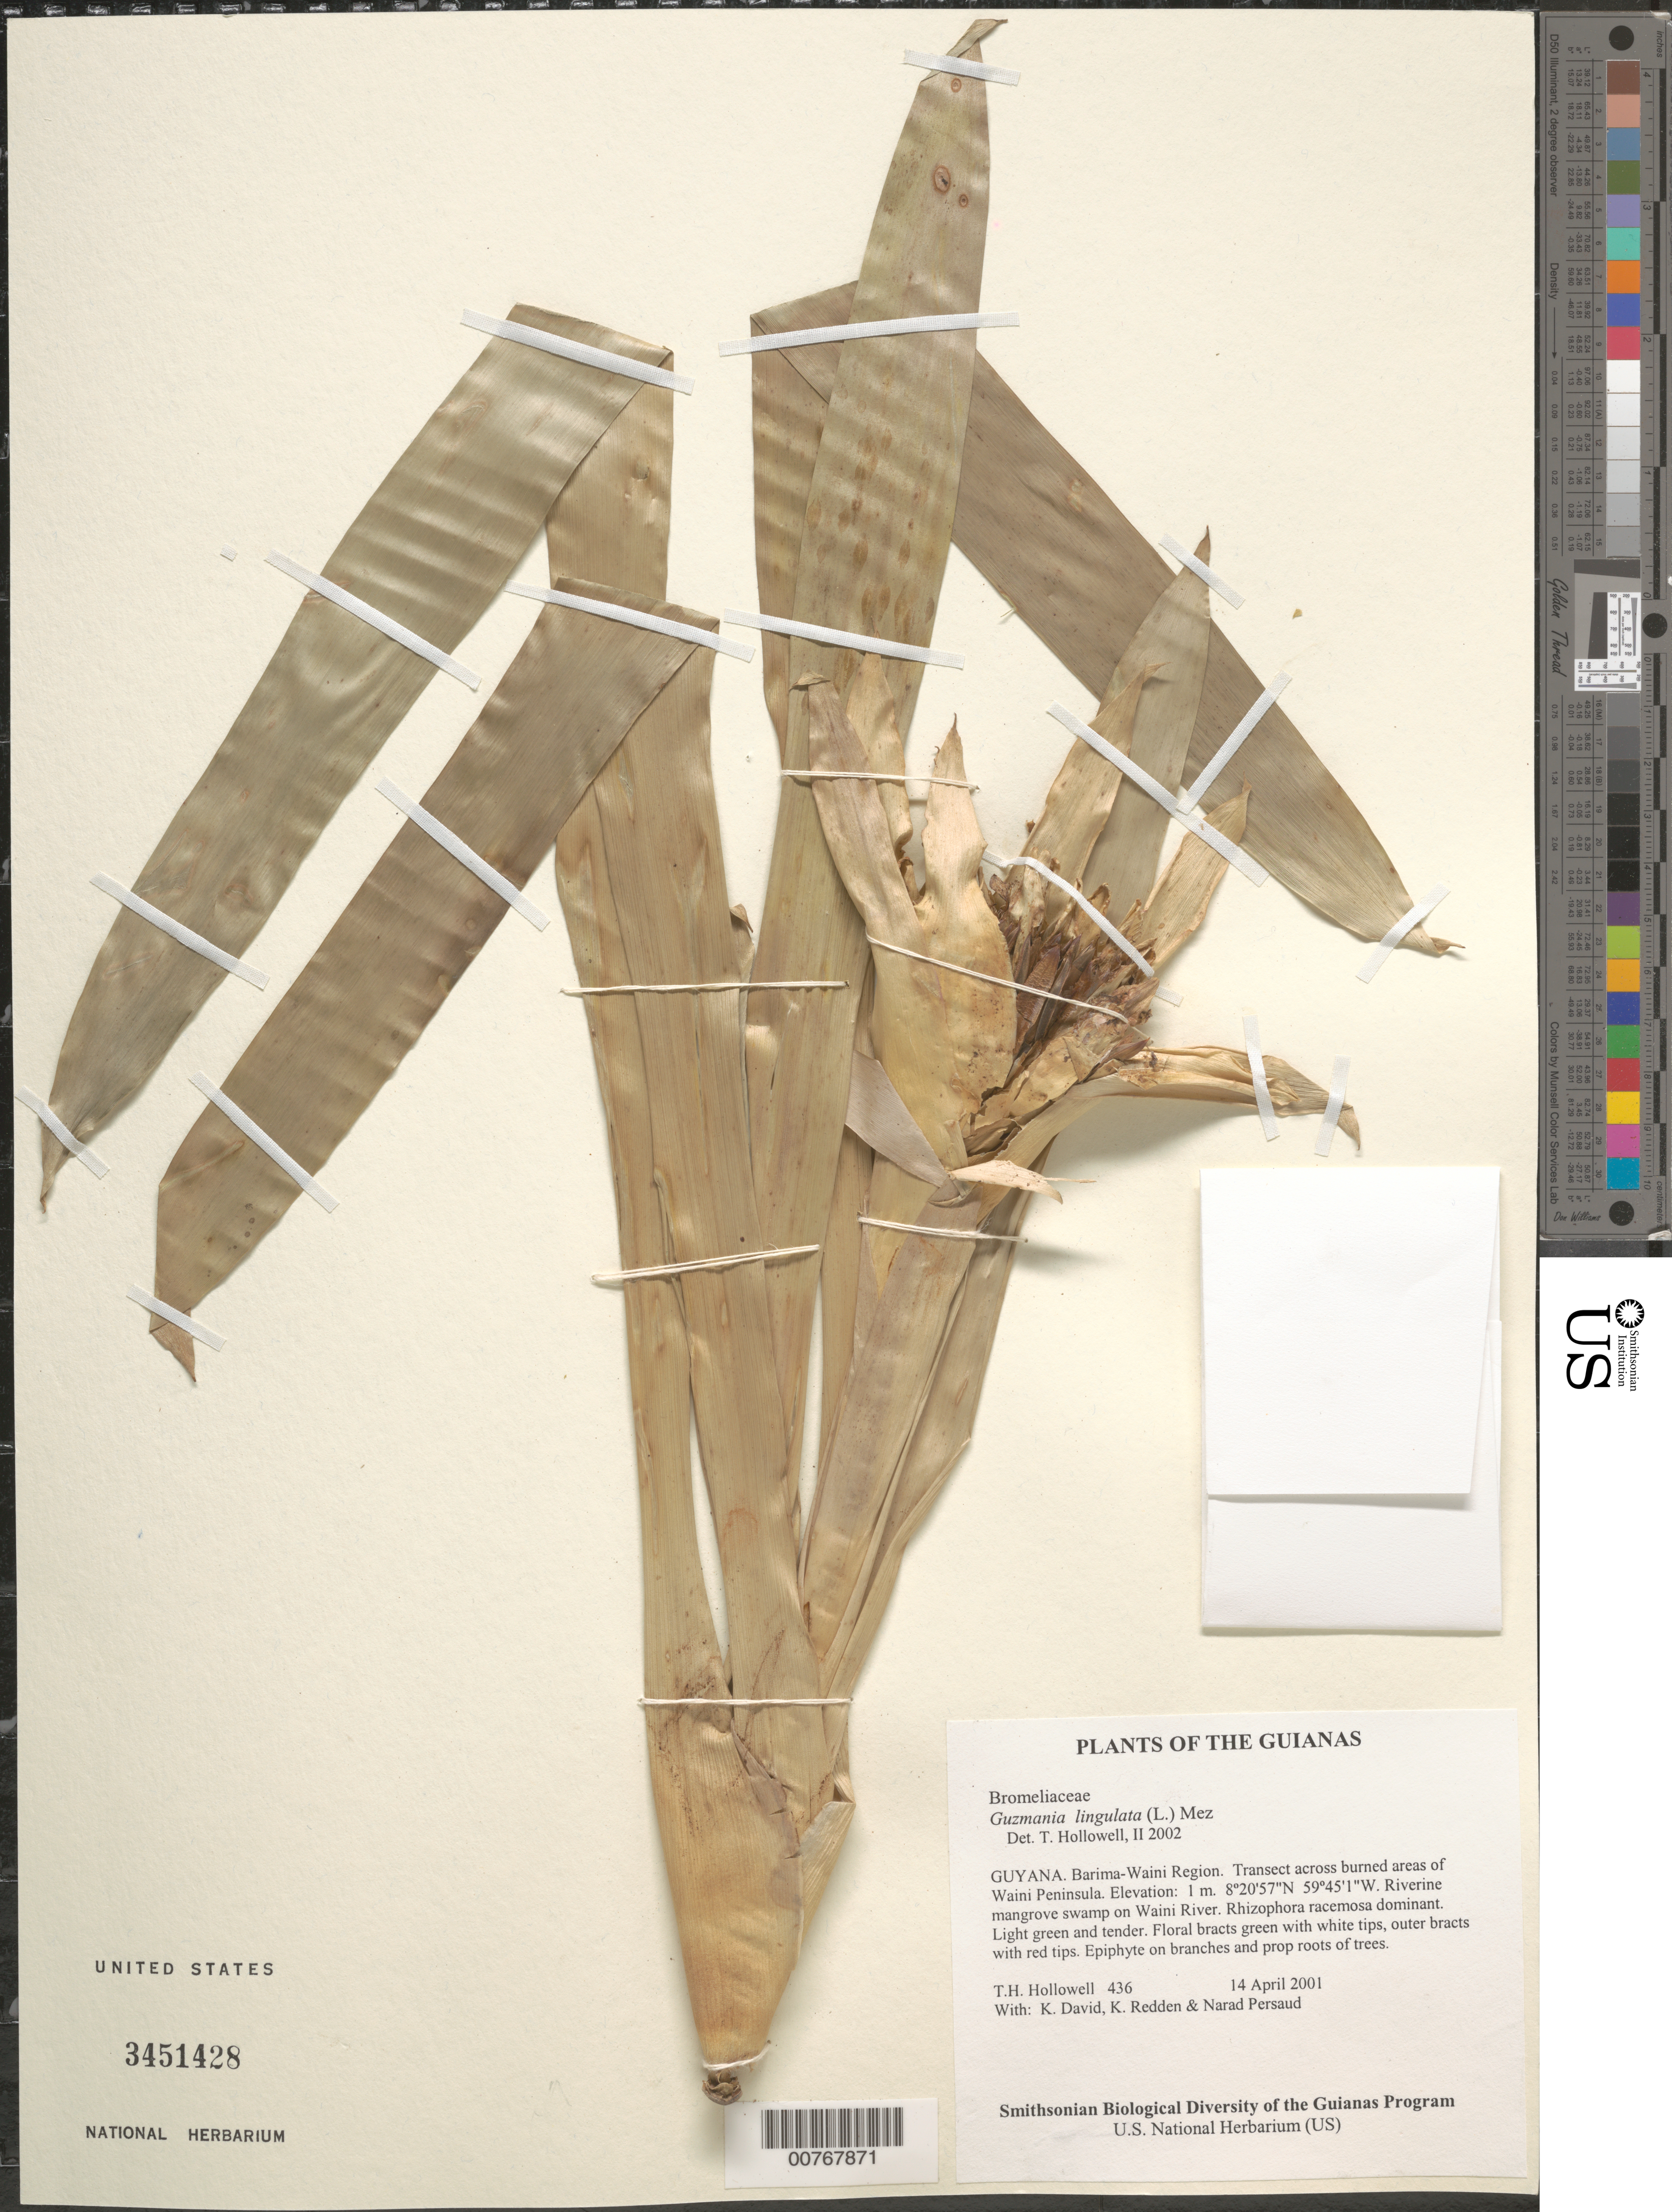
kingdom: Plantae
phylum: Tracheophyta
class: Liliopsida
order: Poales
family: Bromeliaceae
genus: Guzmania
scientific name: Guzmania lingulata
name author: (L.) Mez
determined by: Hollowell, T. H., (BOT), Smithsonian Institution - National Museum of Natural History (UNITED STATES)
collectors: T. Hollowell, K. David, K. M. Redden & N. Persaud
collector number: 436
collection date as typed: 14 April 2001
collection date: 2001-04-14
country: Guyana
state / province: Barima-Waini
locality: Transect across burned areas of Waini Peninsula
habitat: Riverine mangrove swamp on Waini River. Rhizophora racemosa dominant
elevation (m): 1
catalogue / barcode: US 3451428